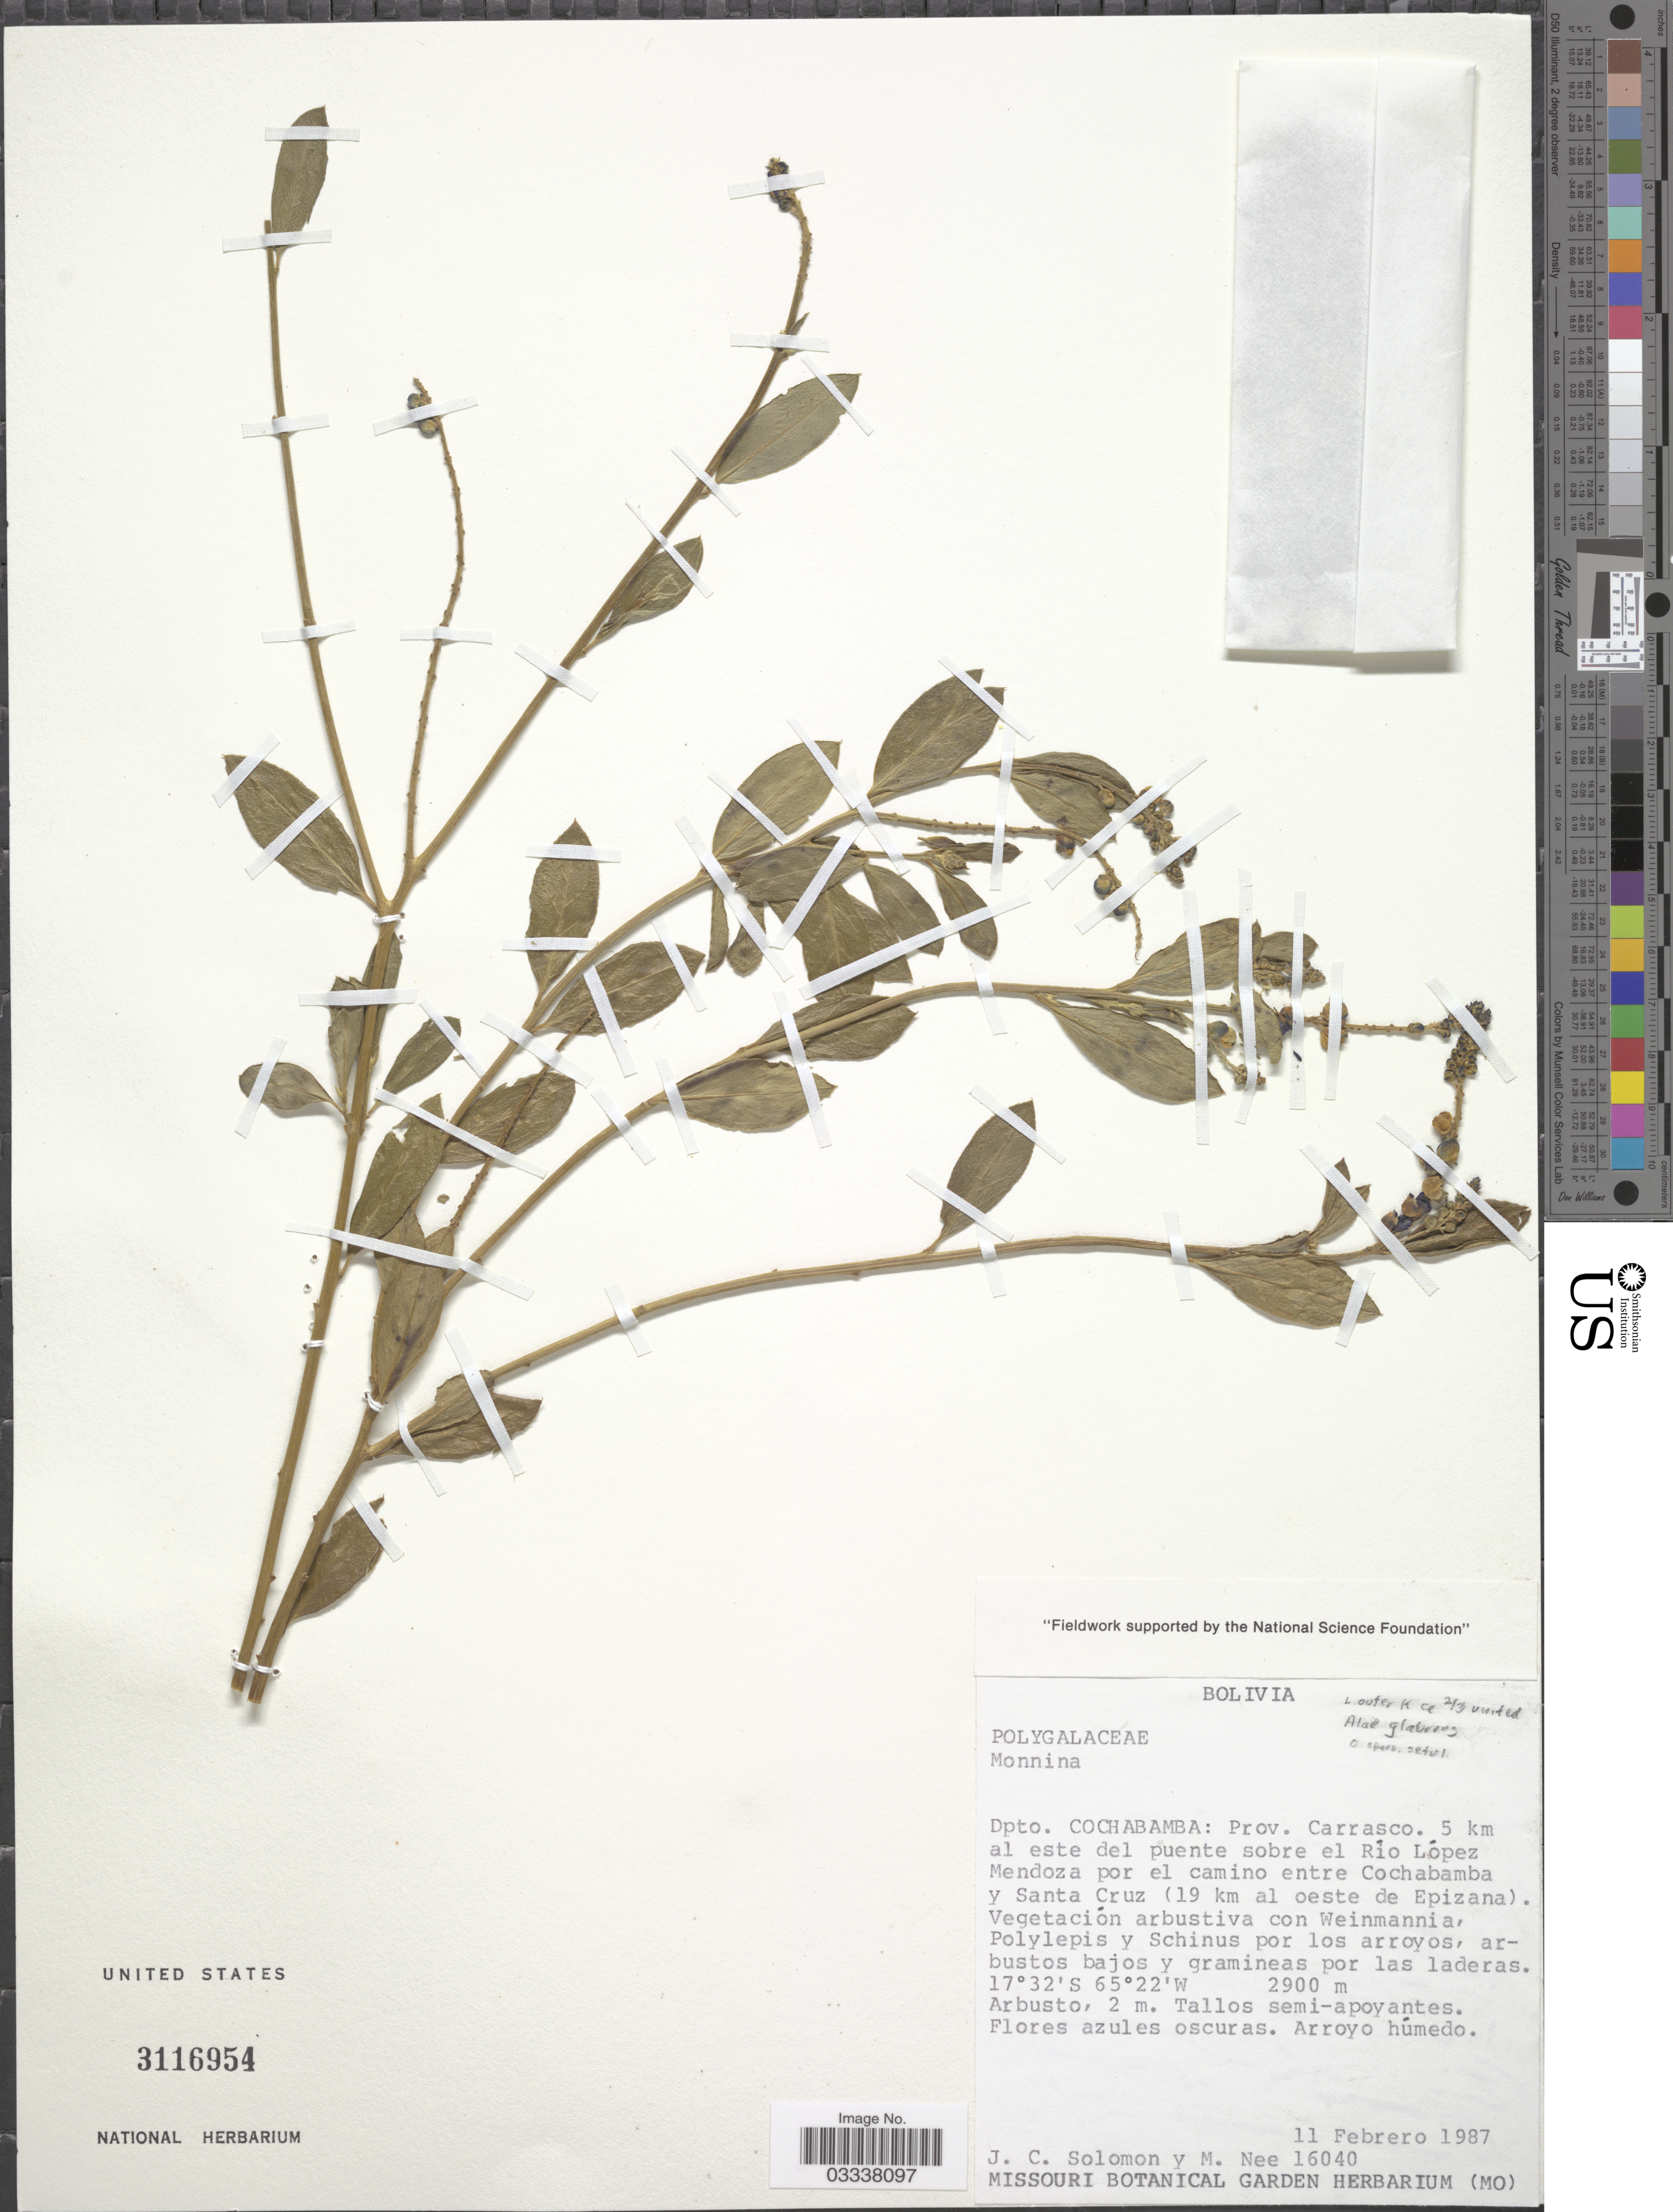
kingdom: Plantae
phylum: Tracheophyta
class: Magnoliopsida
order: Fabales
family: Polygalaceae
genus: Monnina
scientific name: Monnina sp.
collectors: J. C. Solomon & M. Nee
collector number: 16040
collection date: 1987-02-11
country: Bolivia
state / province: Cochabamba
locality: Dpto. Cochabamba: Prov. Carrasco. 5 km al este del puente sobre el Río Lopez Mendoza por el camino entre Cochabamba y Santa Cruz (19 km al oeste de Epizana).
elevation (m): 2900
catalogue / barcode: US 3116954